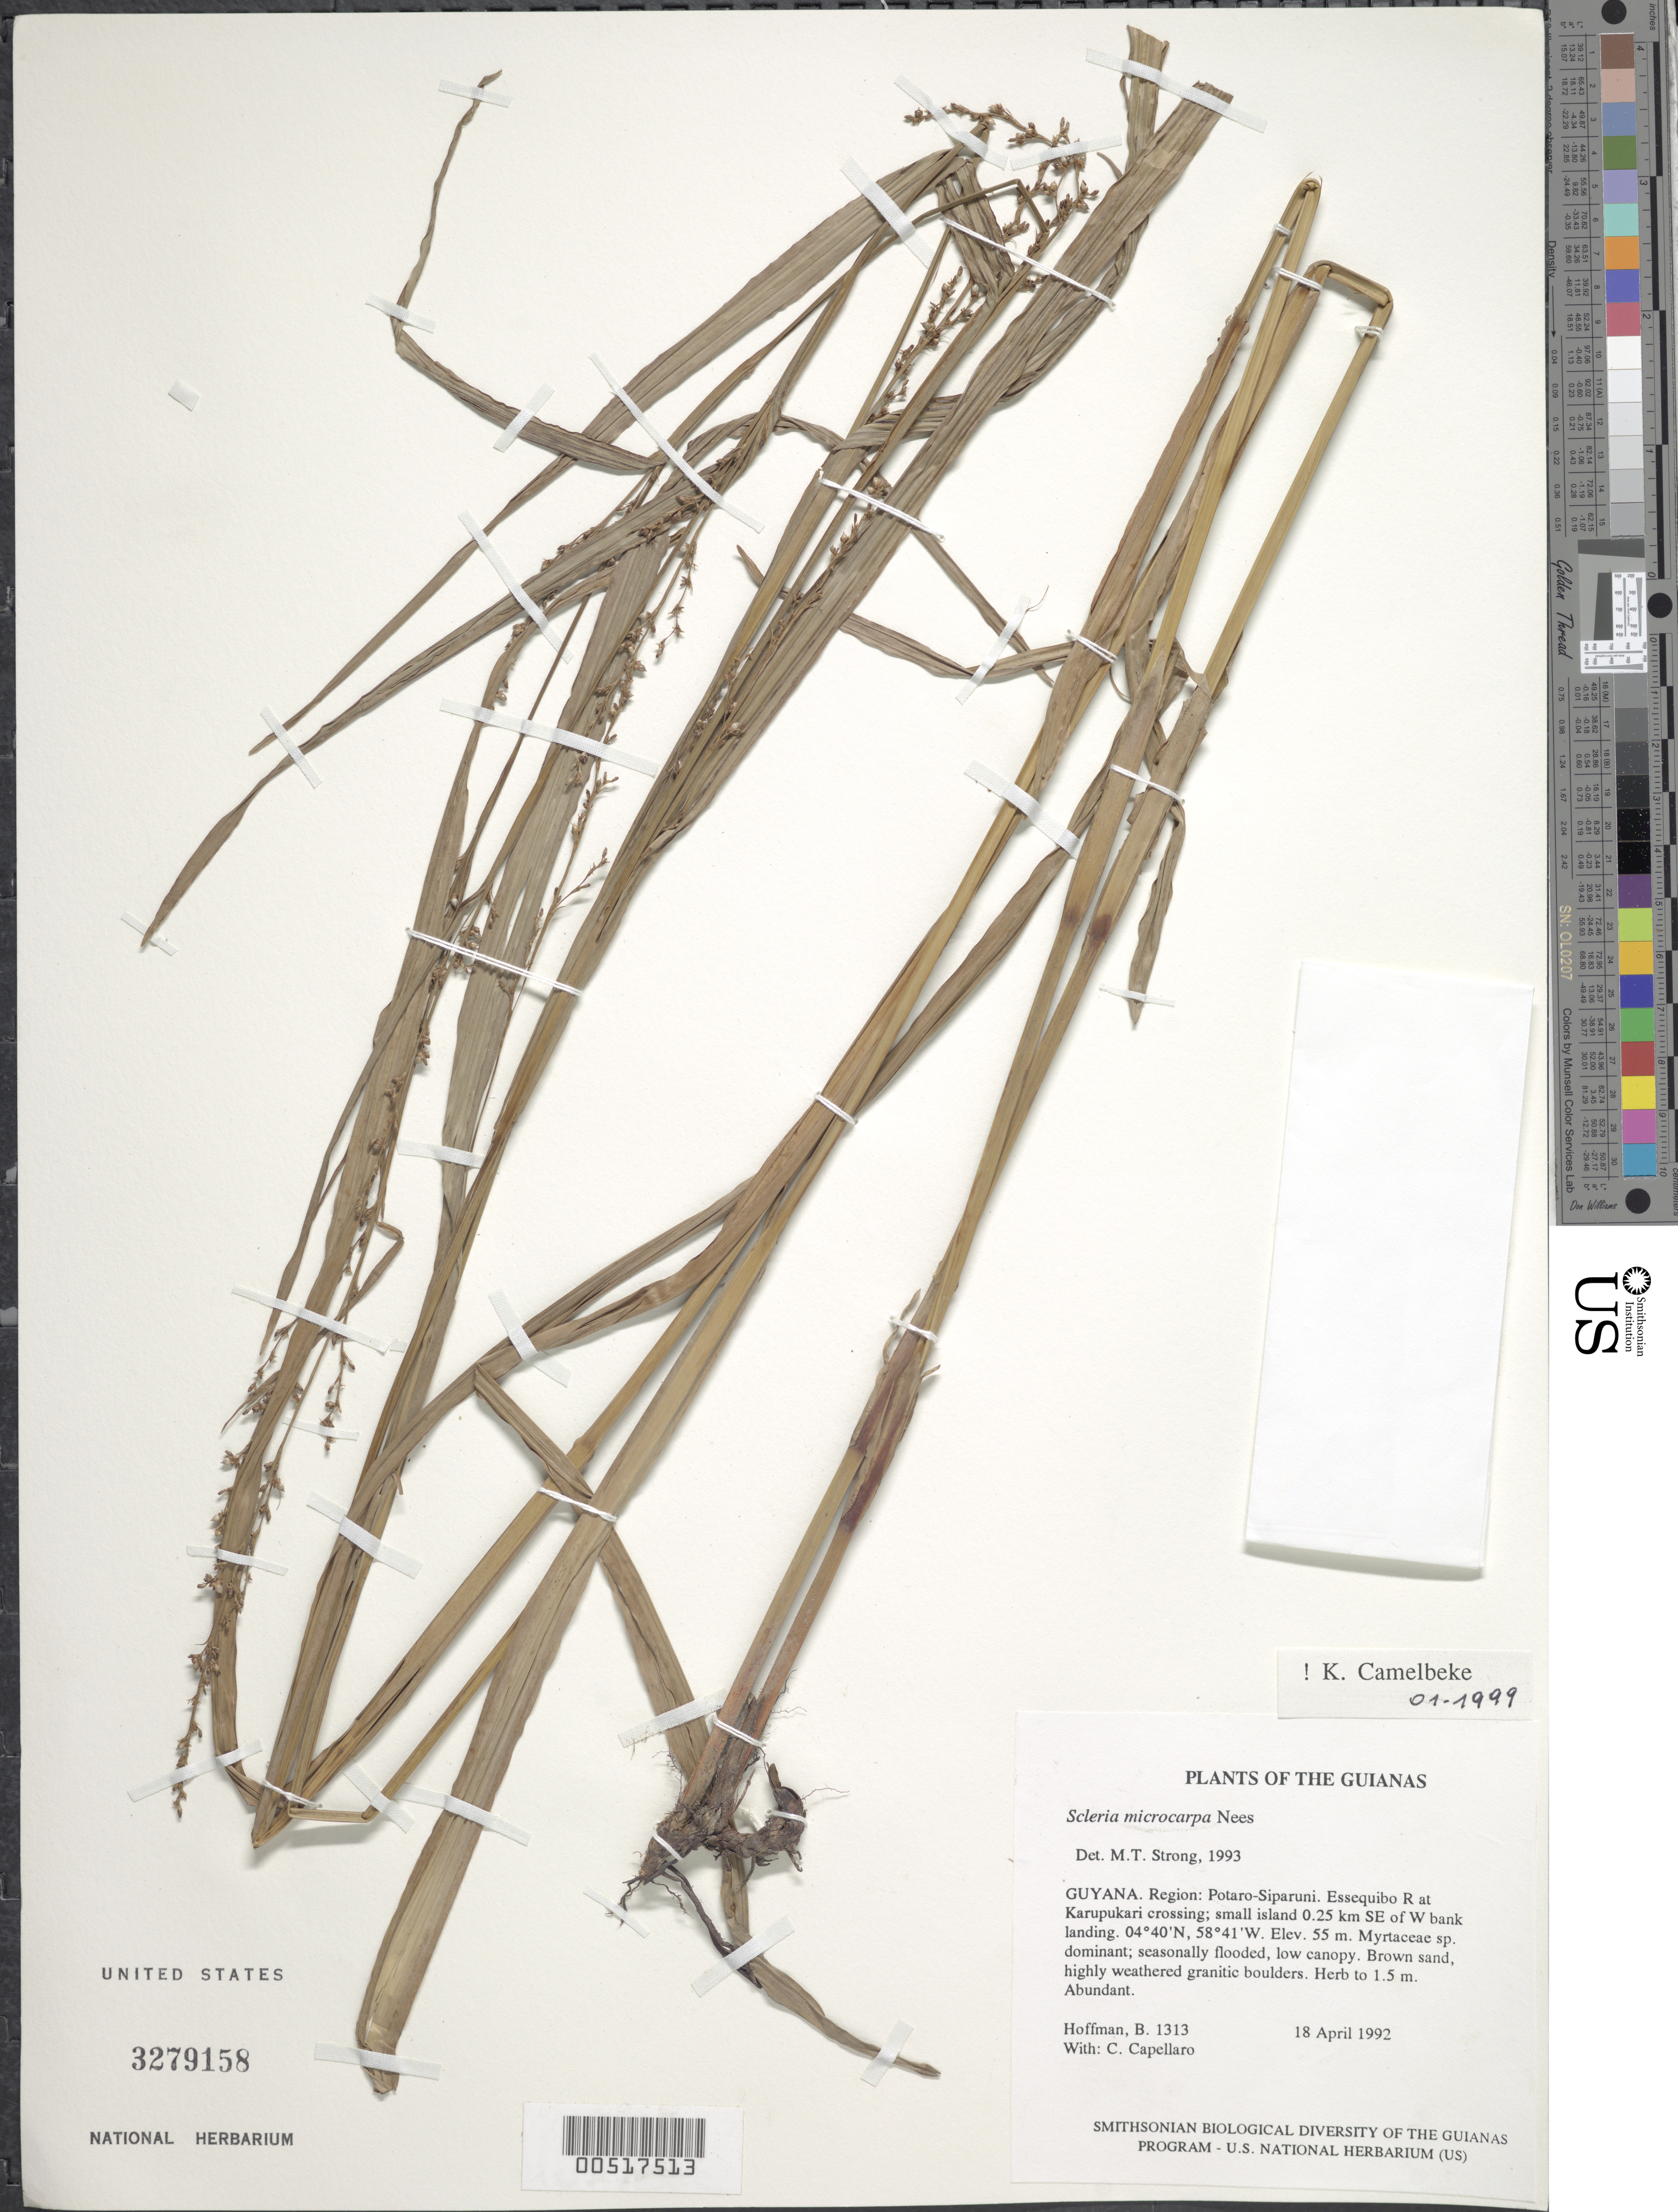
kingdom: Plantae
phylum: Tracheophyta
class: Liliopsida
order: Poales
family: Cyperaceae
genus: Scleria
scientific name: Scleria microcarpa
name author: Nees ex Kunth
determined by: Camelbeke, K.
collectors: B. Hoffman & C. Capellaro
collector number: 1313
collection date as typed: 18 April 1992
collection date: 1992-04-18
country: Guyana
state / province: Potaro-Siparuni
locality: Essequibo River at Karupukari crossing; beach on Indian House island, 1 km N. Iwokrama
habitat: Myrtaceae sp. dominant; seasonally flooded, low canopy. Brown sand, highly weathered granitic boulders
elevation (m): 55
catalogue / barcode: US 3279158